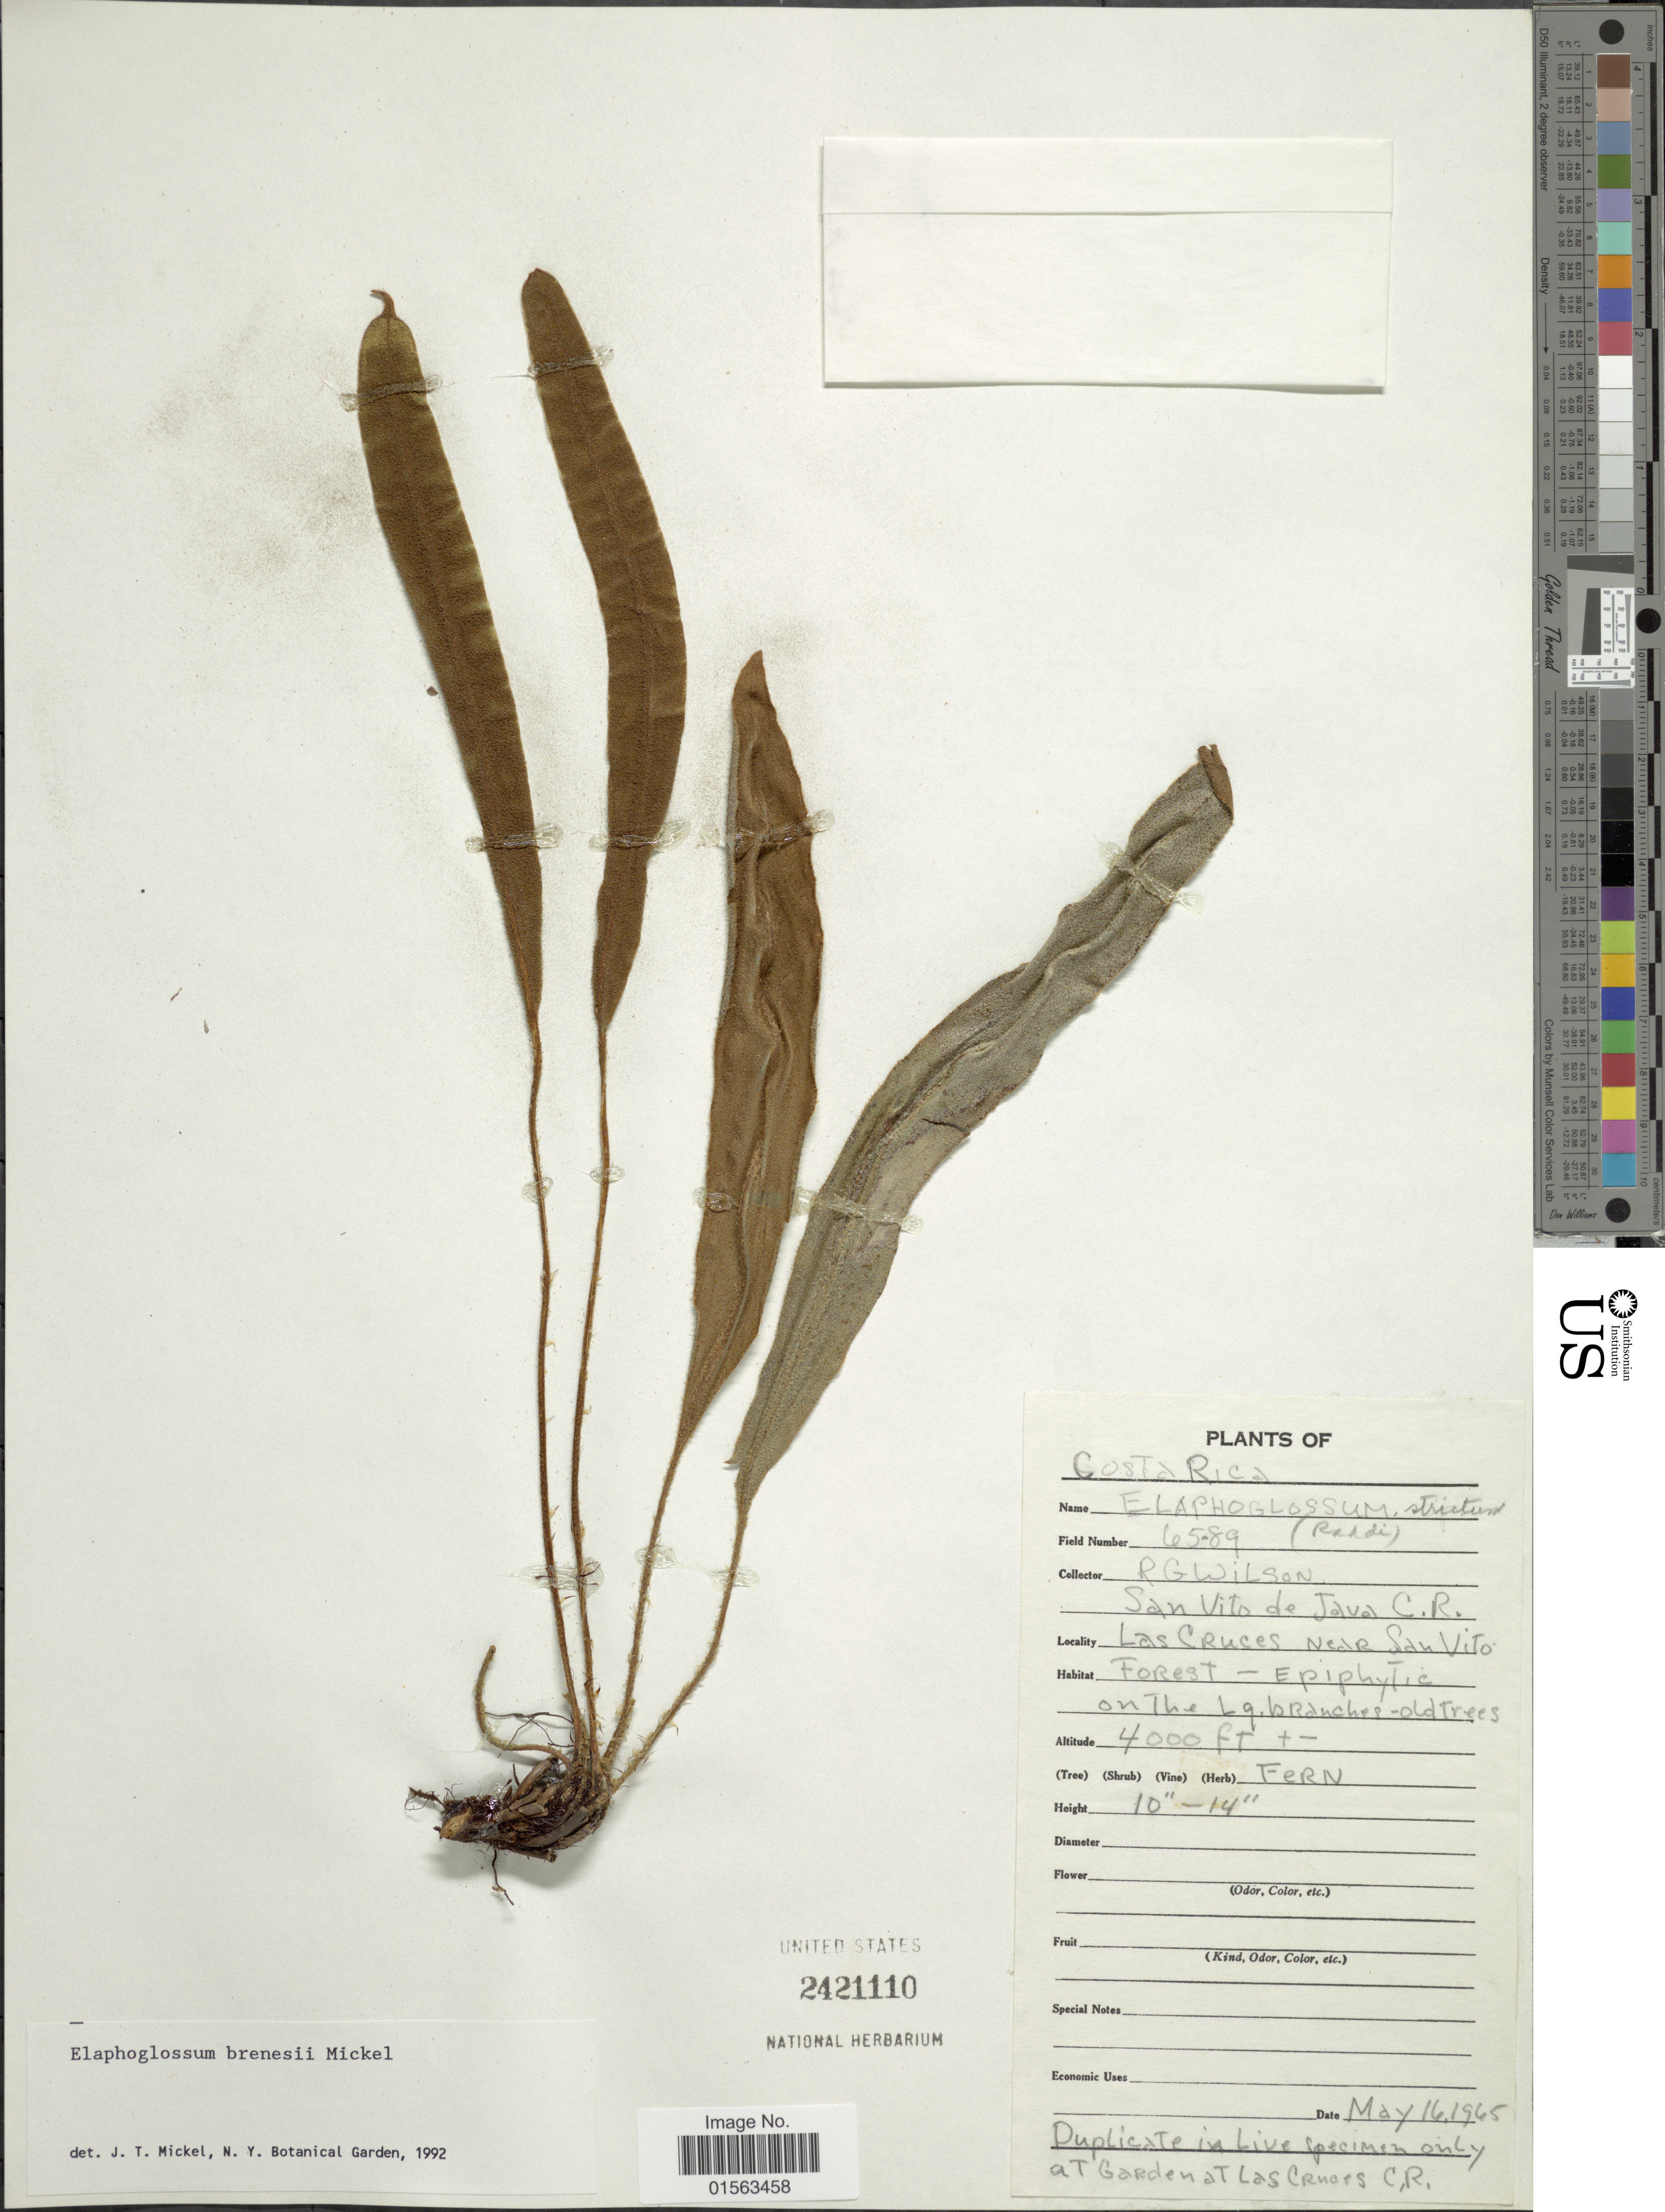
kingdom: Plantae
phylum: Tracheophyta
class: Polypodiopsida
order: Polypodiales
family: Dryopteridaceae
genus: Elaphoglossum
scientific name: Elaphoglossum brenesii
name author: Mickel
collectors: R. G. Wilson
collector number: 6589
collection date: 1965-05-16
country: Costa Rica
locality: San Vito de Java C.R., Las Cruces near San Vito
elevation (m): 1219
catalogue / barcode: US 2421110